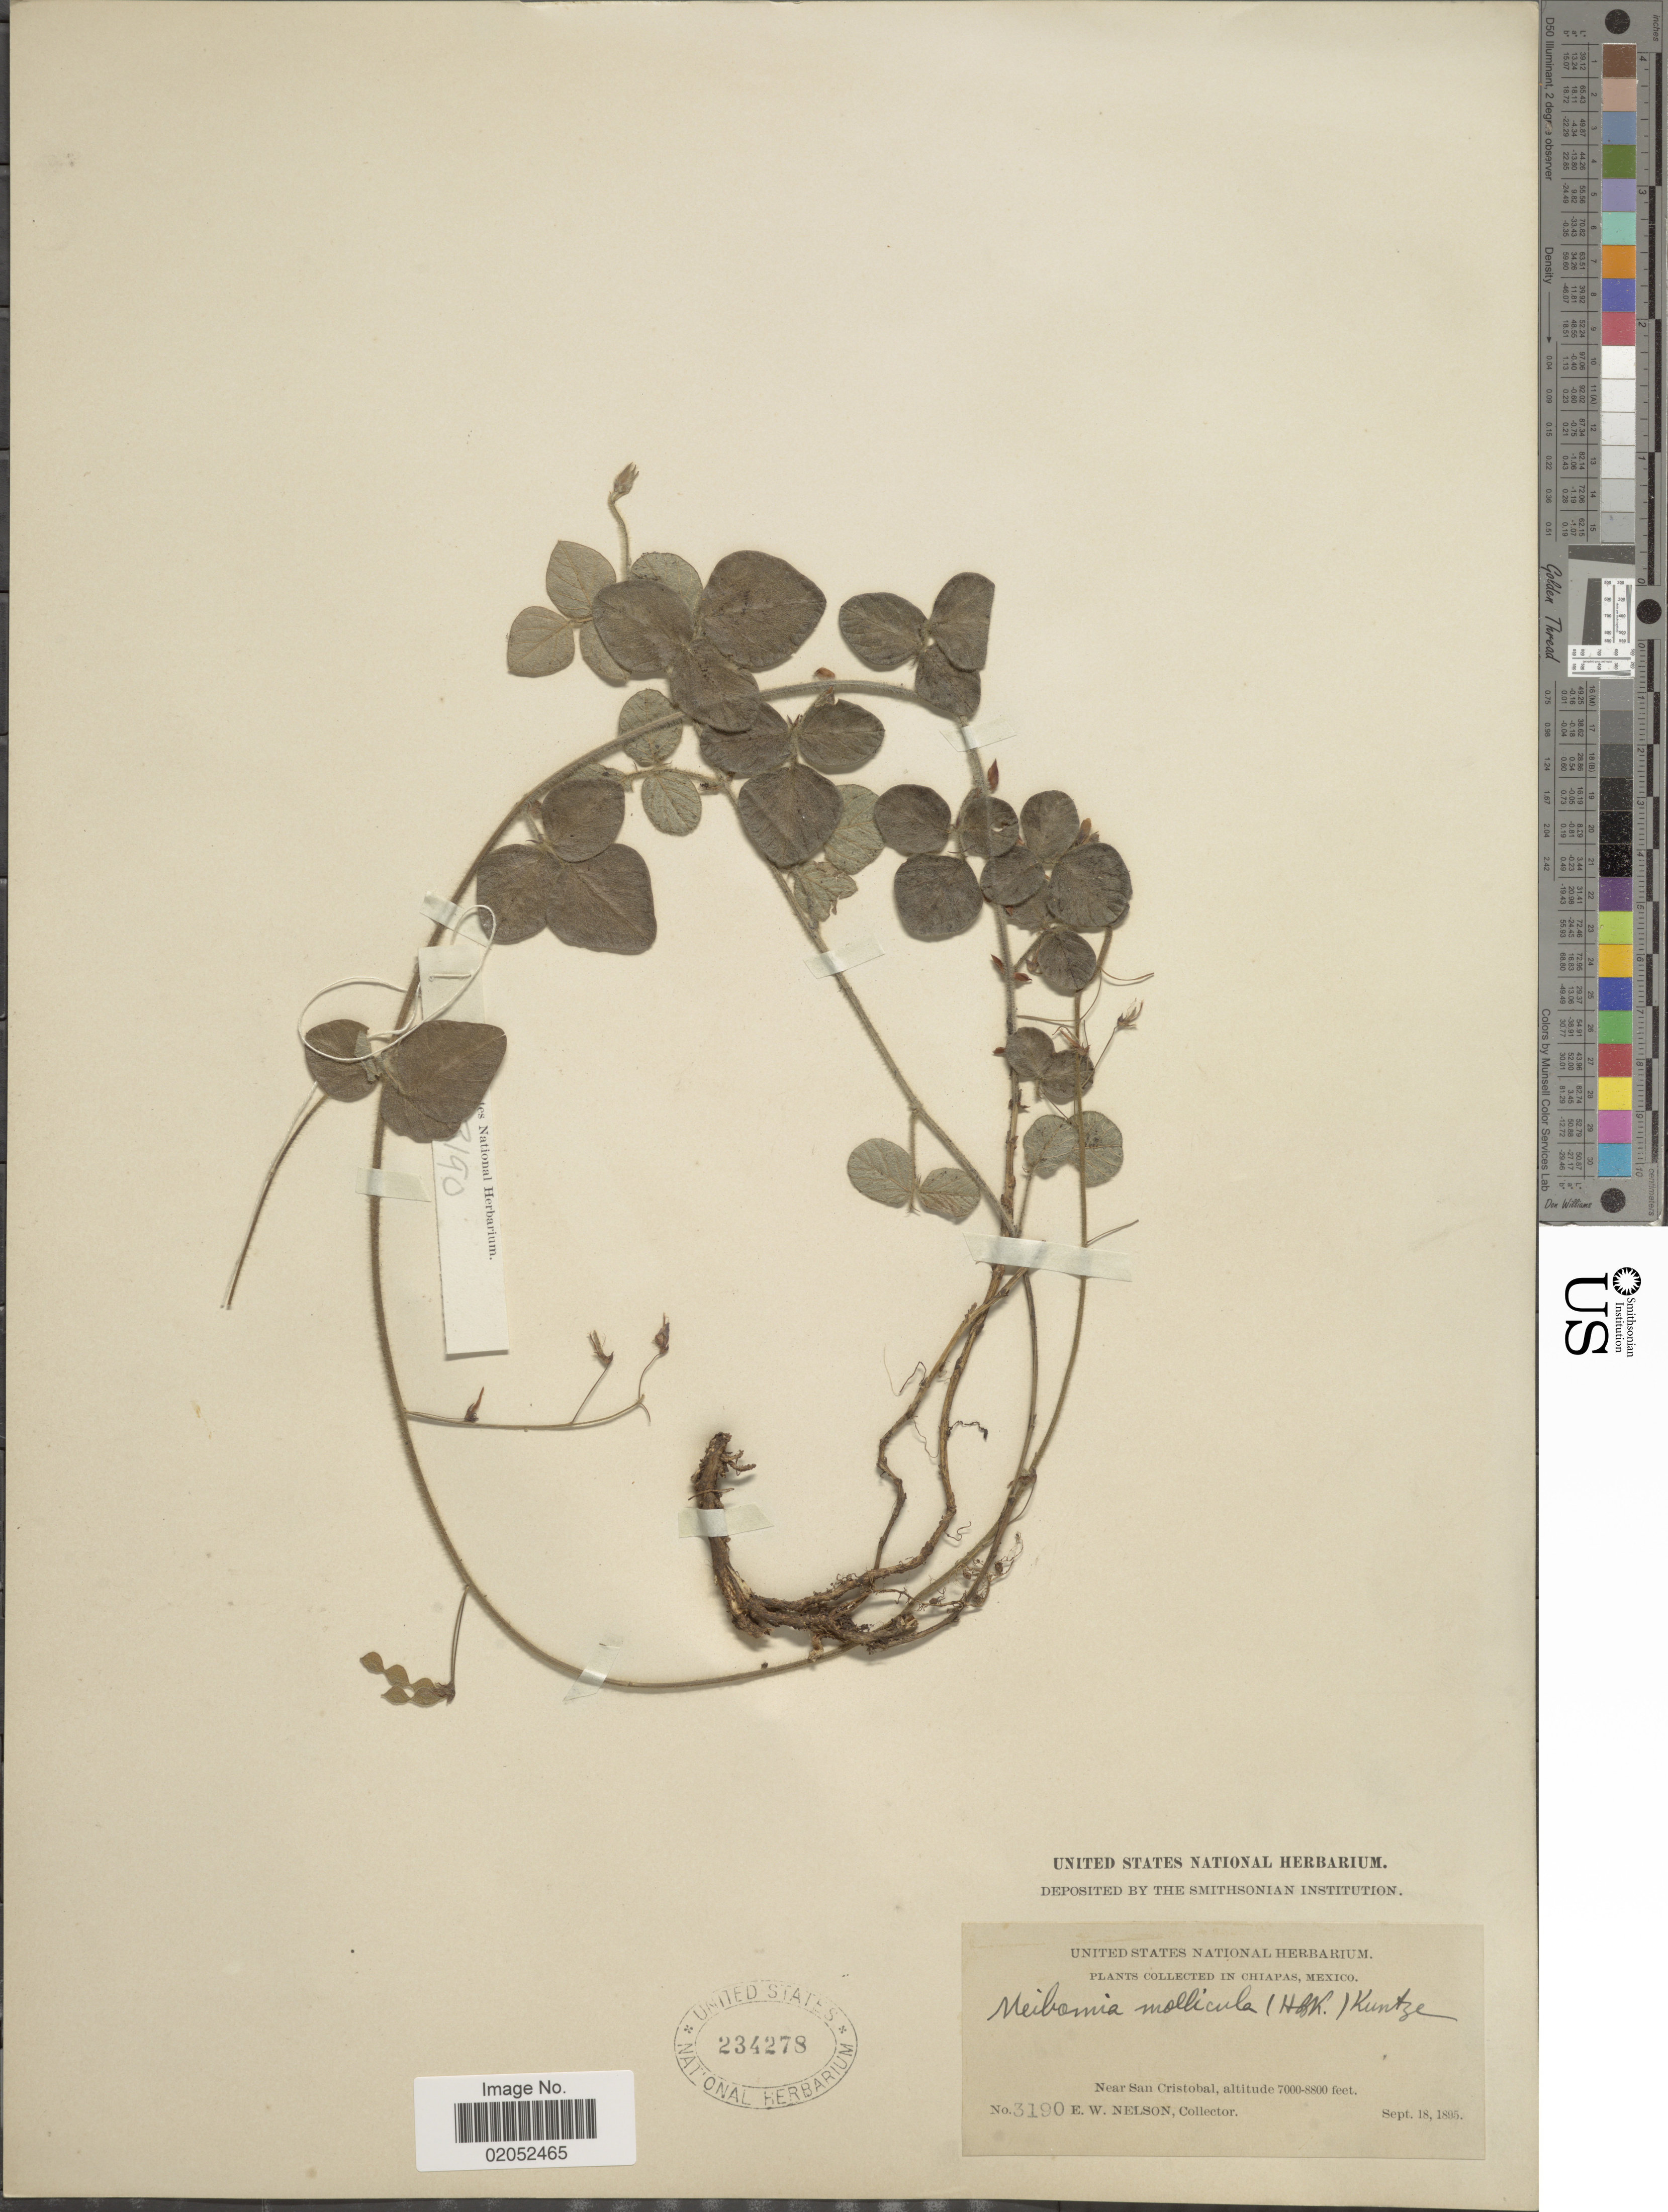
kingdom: Plantae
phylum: Tracheophyta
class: Magnoliopsida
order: Fabales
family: Fabaceae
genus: Desmodium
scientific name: Desmodium molliculum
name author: (Kunth) DC.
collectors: E. W. Nelson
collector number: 3190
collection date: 1895-01-18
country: Mexico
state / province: Chiapas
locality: Near San Cristbal.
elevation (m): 2134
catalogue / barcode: US 234278